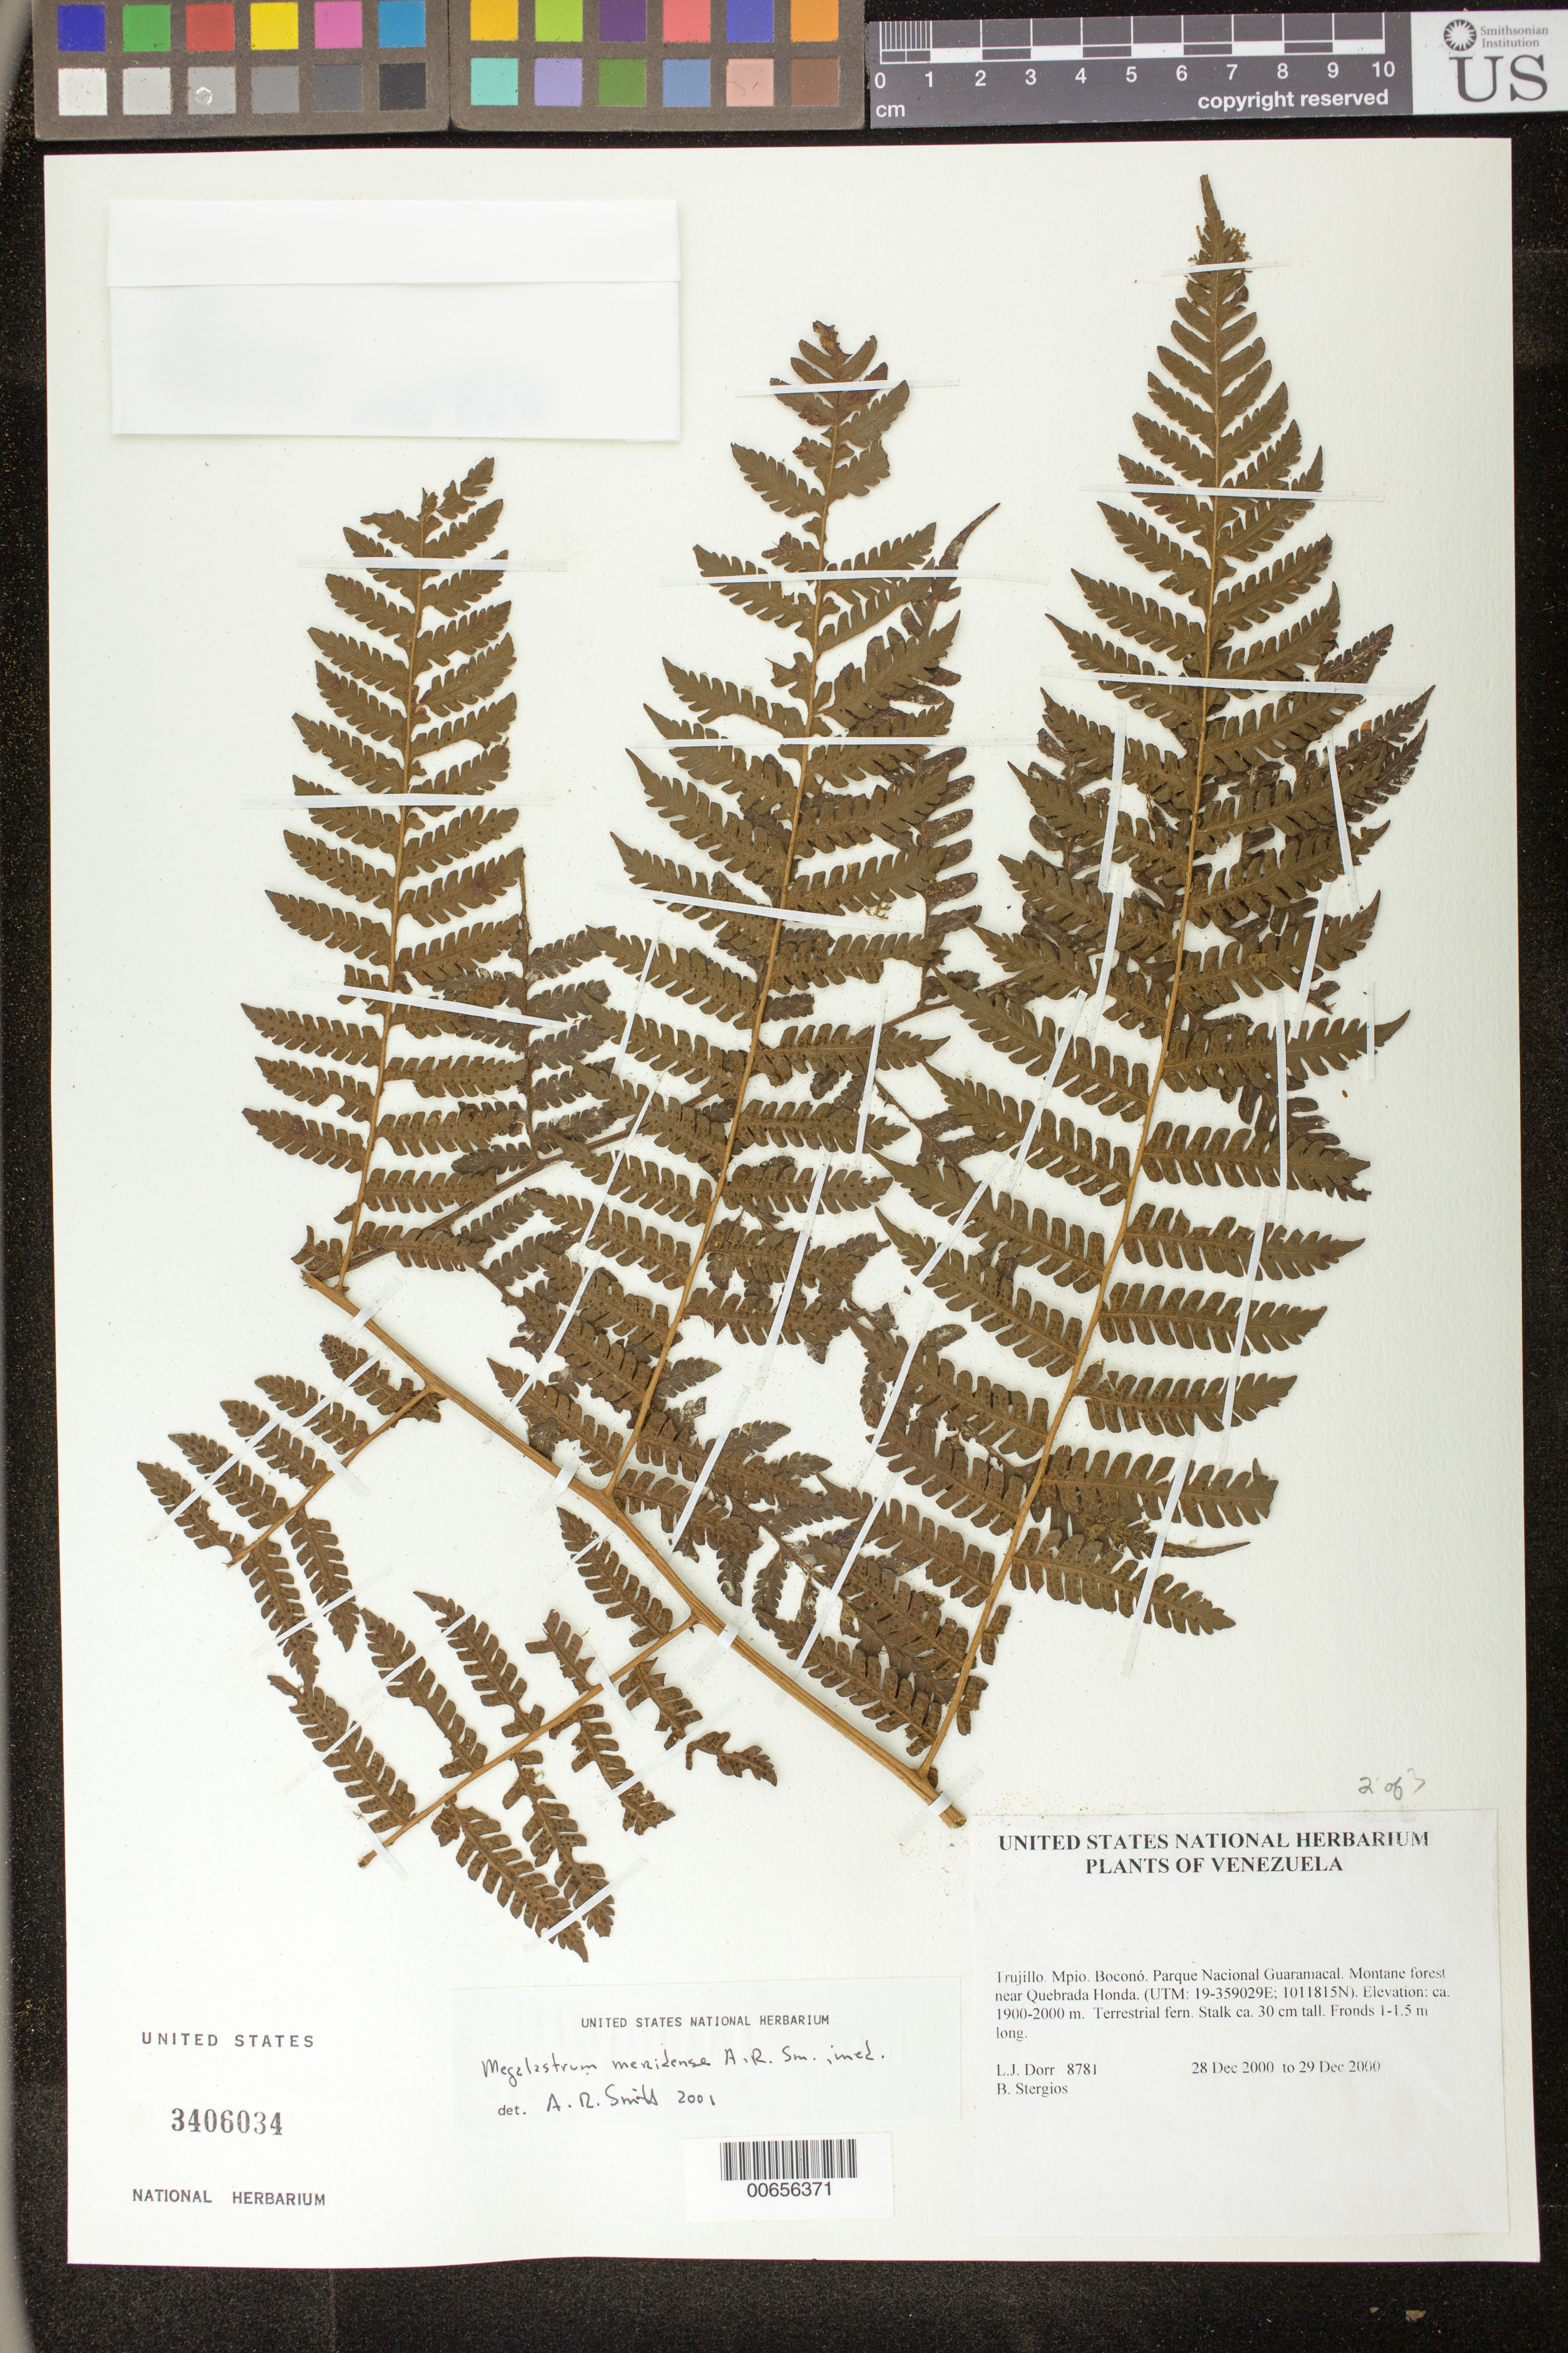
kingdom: Plantae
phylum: Tracheophyta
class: Polypodiopsida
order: Polypodiales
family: Dryopteridaceae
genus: Megalastrum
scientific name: Megalastrum meridense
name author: A.R. Sm.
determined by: Smith, Alan R., (UC)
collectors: L. J. Dorr & B. G. Stergios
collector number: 8781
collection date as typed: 28 Dec 2000 to 29 Dec 2000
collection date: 2000-12-28/2000-12-29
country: Venezuela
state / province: Trujillo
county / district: Boconó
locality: Parque Nacional Guaramacal near Quebrada Honda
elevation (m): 1900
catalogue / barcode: US 3406034